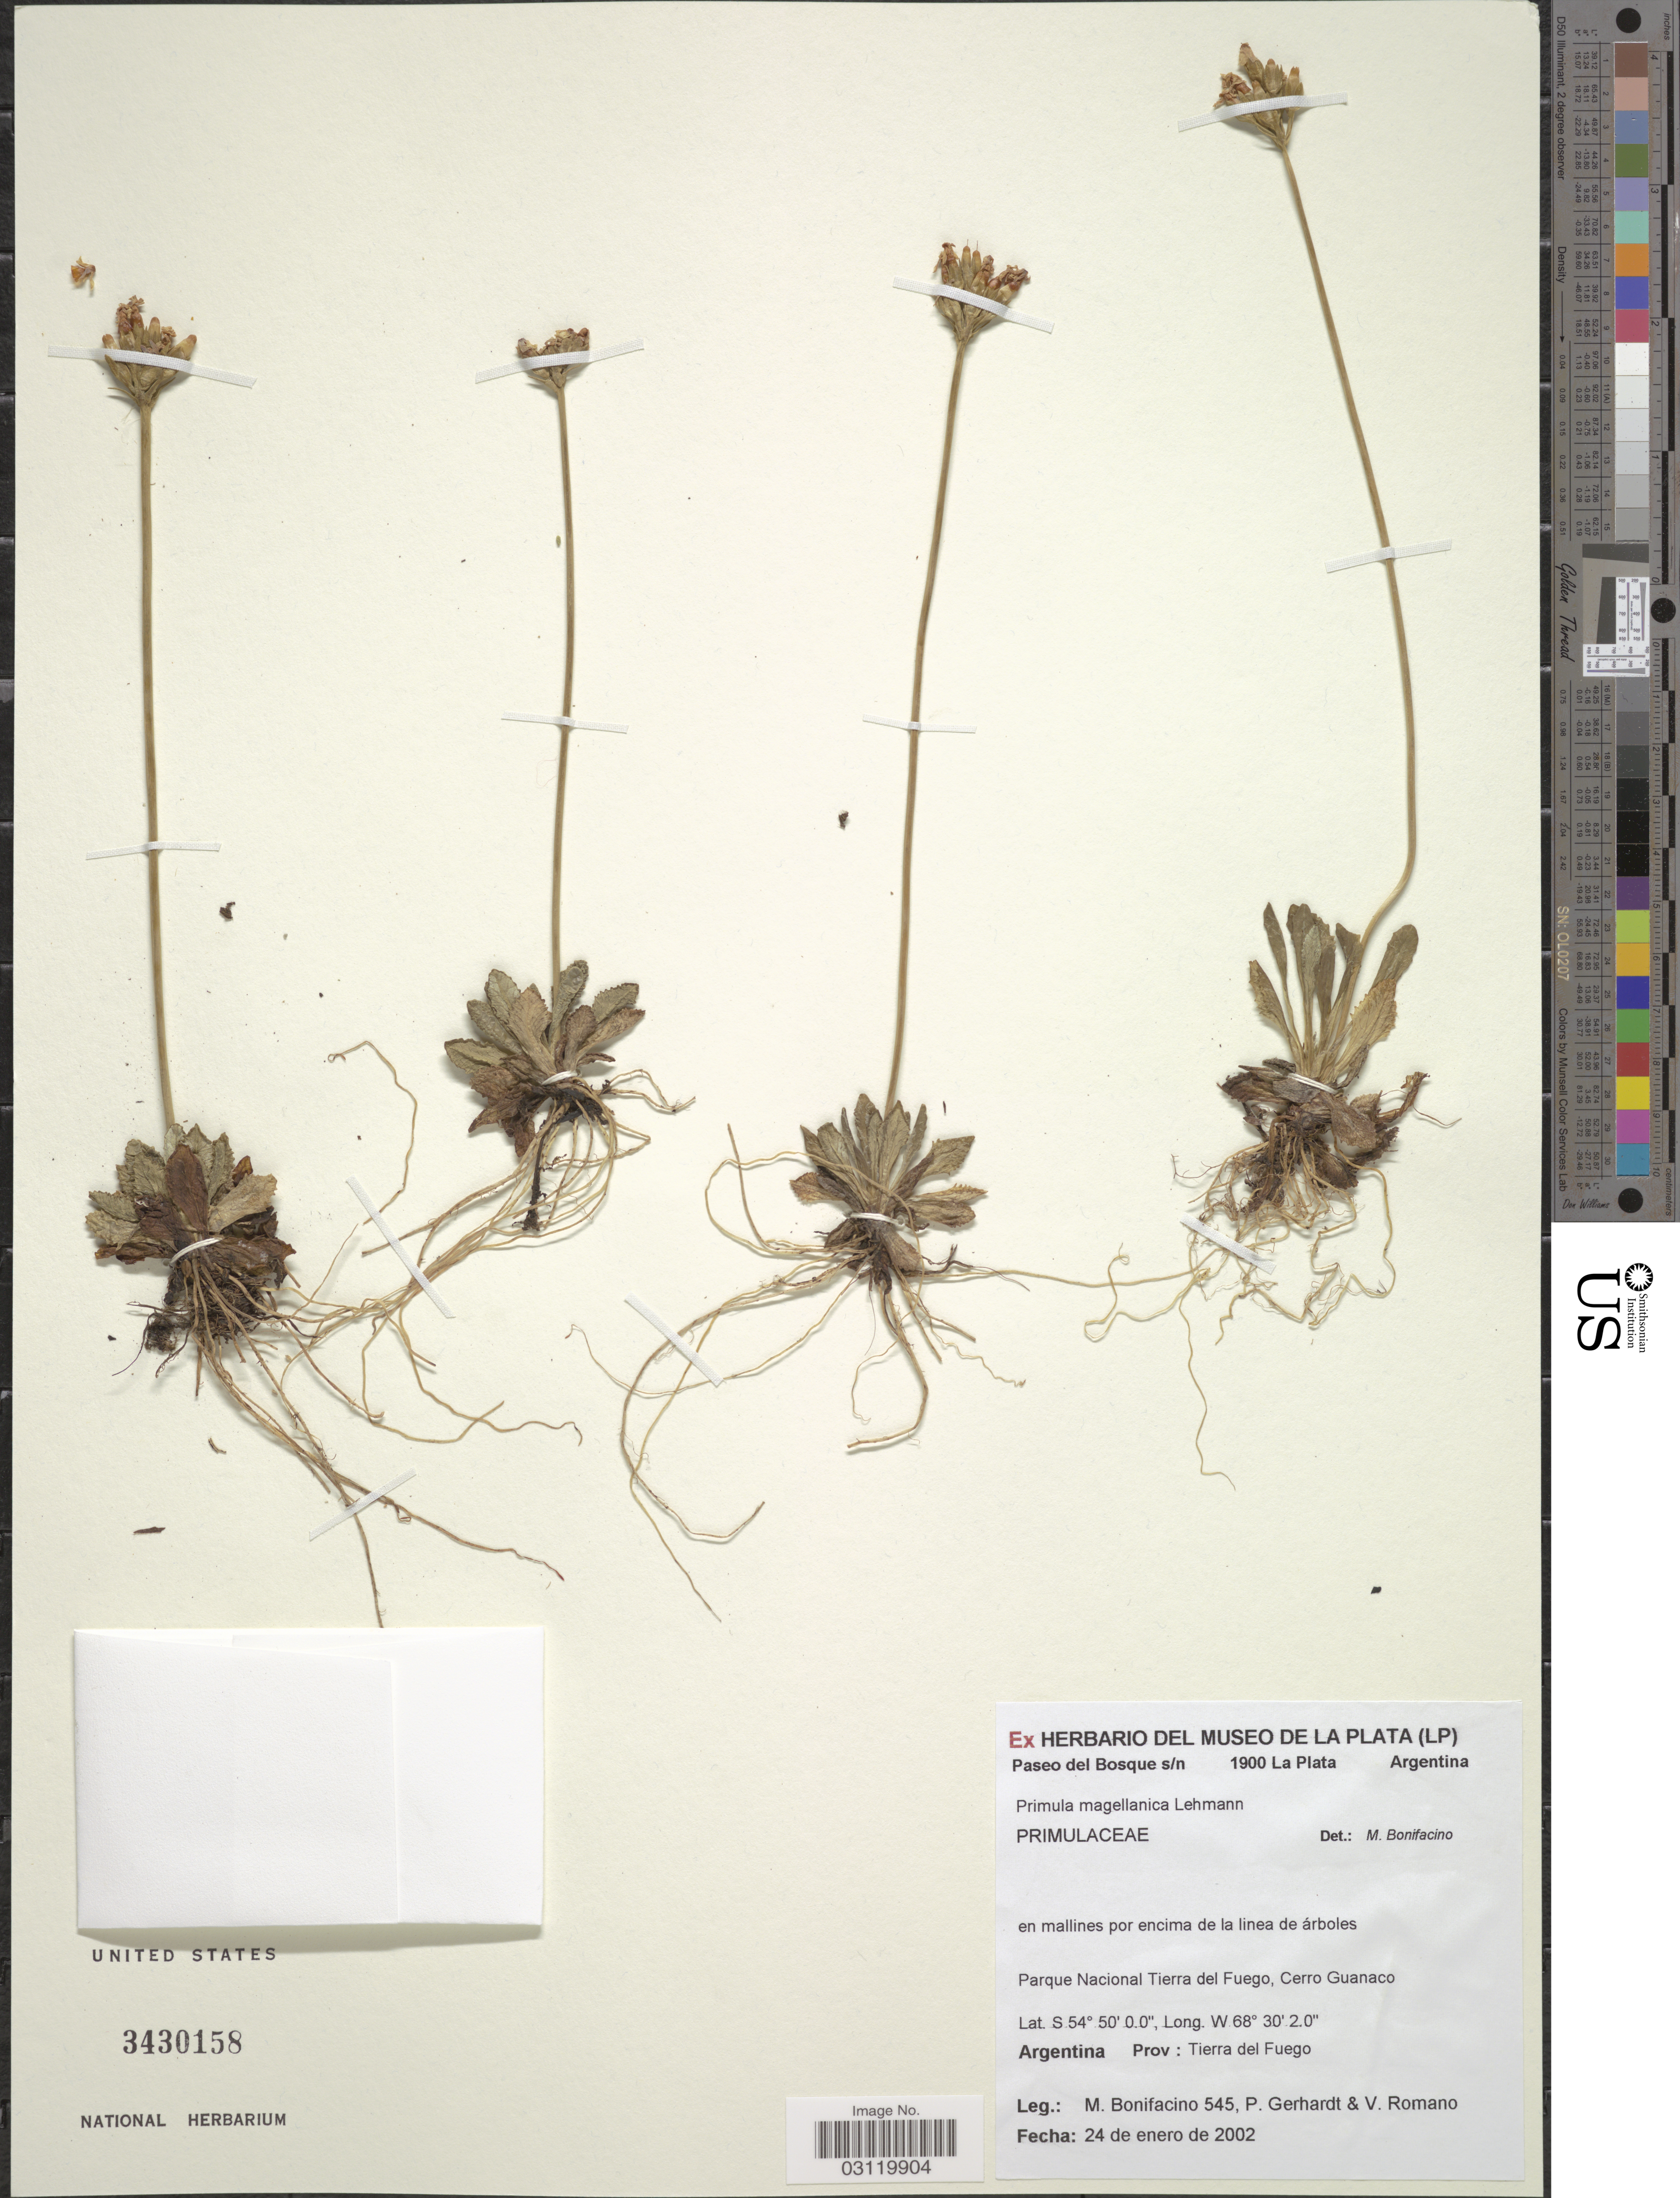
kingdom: Plantae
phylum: Tracheophyta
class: Magnoliopsida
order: Ericales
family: Primulaceae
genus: Primula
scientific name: Primula magellanica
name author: Lehm.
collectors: M. Bonifacino, P. Gerhardt & V. Romano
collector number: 0545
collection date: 2002-01-24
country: Argentina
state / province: Tierra del Fuego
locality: Parque Nacional Tierra del Fuego, Cerro Guanaco.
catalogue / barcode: US 3430158